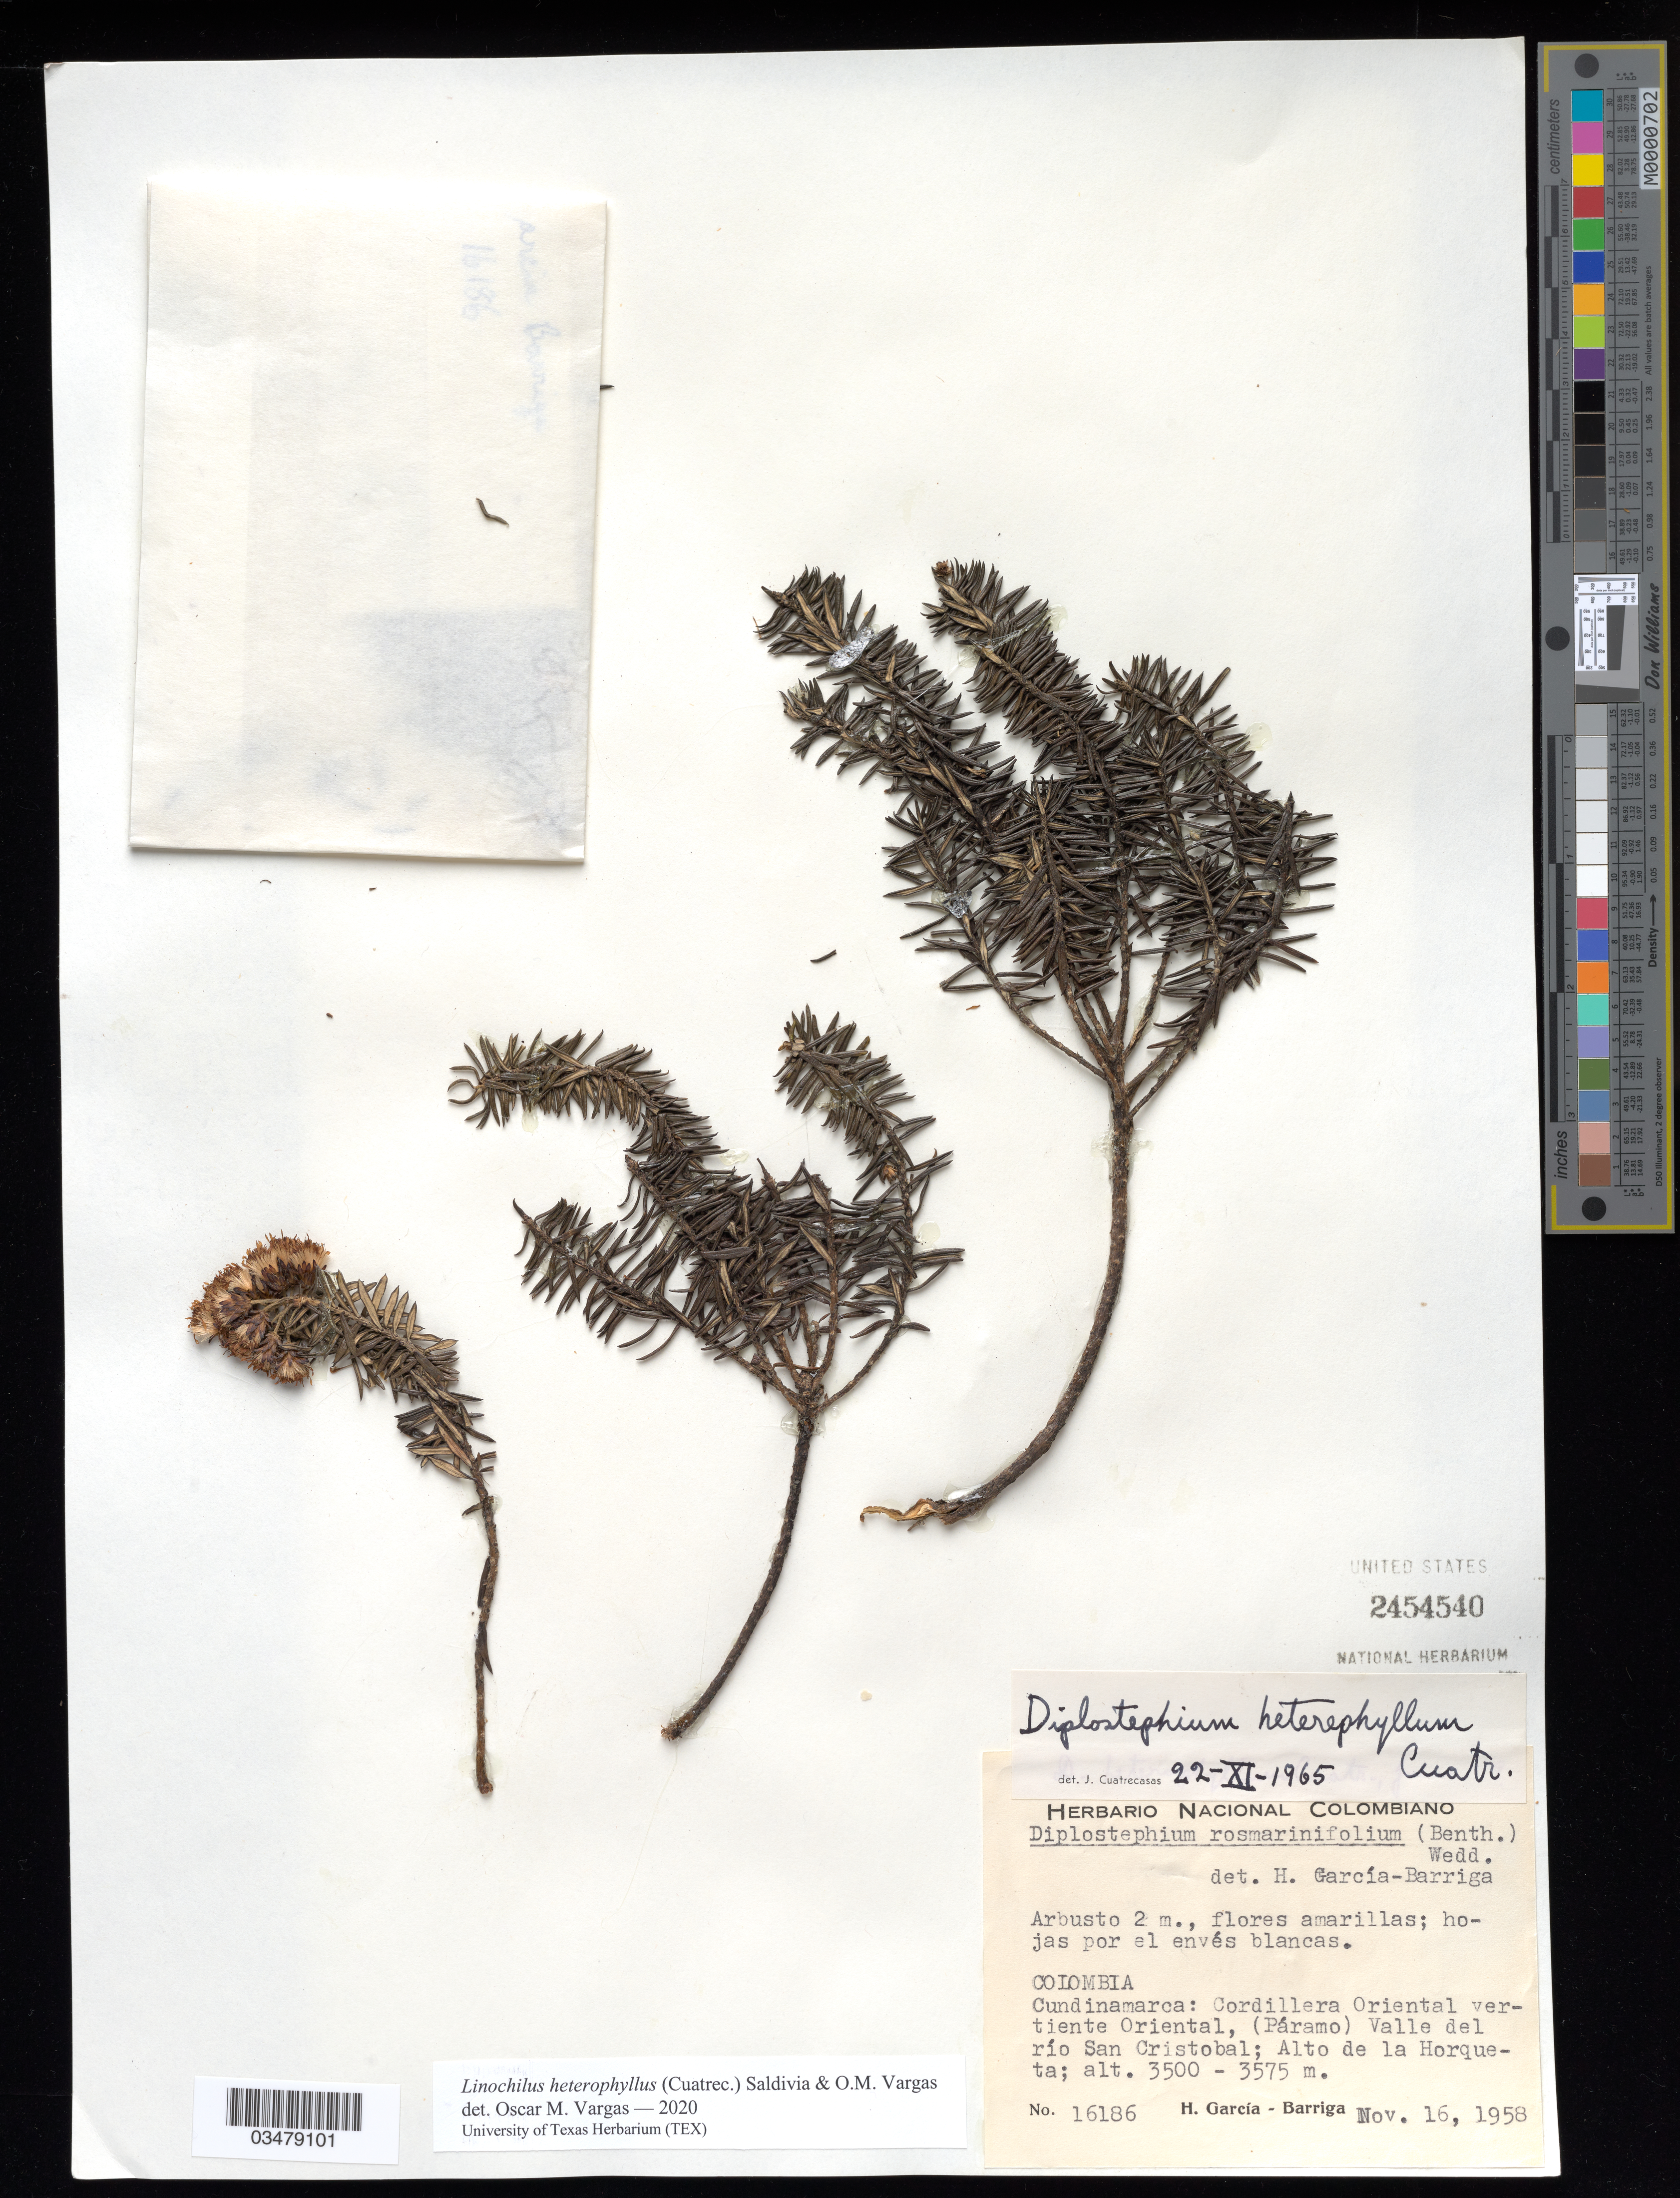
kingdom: Plantae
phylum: Tracheophyta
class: Magnoliopsida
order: Asterales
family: Asteraceae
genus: Linochilus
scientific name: Linochilus heterophyllus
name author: (Cuatrec.) Saldivia & O.M. Vargas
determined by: Vargas, Oscar M.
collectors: H. García Barriga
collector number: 16186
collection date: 1958-11-16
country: Colombia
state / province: Cundinamarca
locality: Cordillera Oriental, vertiente Oriental, (Páramo) Valle del río San Cristóbal; Alto de la Horqueta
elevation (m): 3500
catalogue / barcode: US 2454540